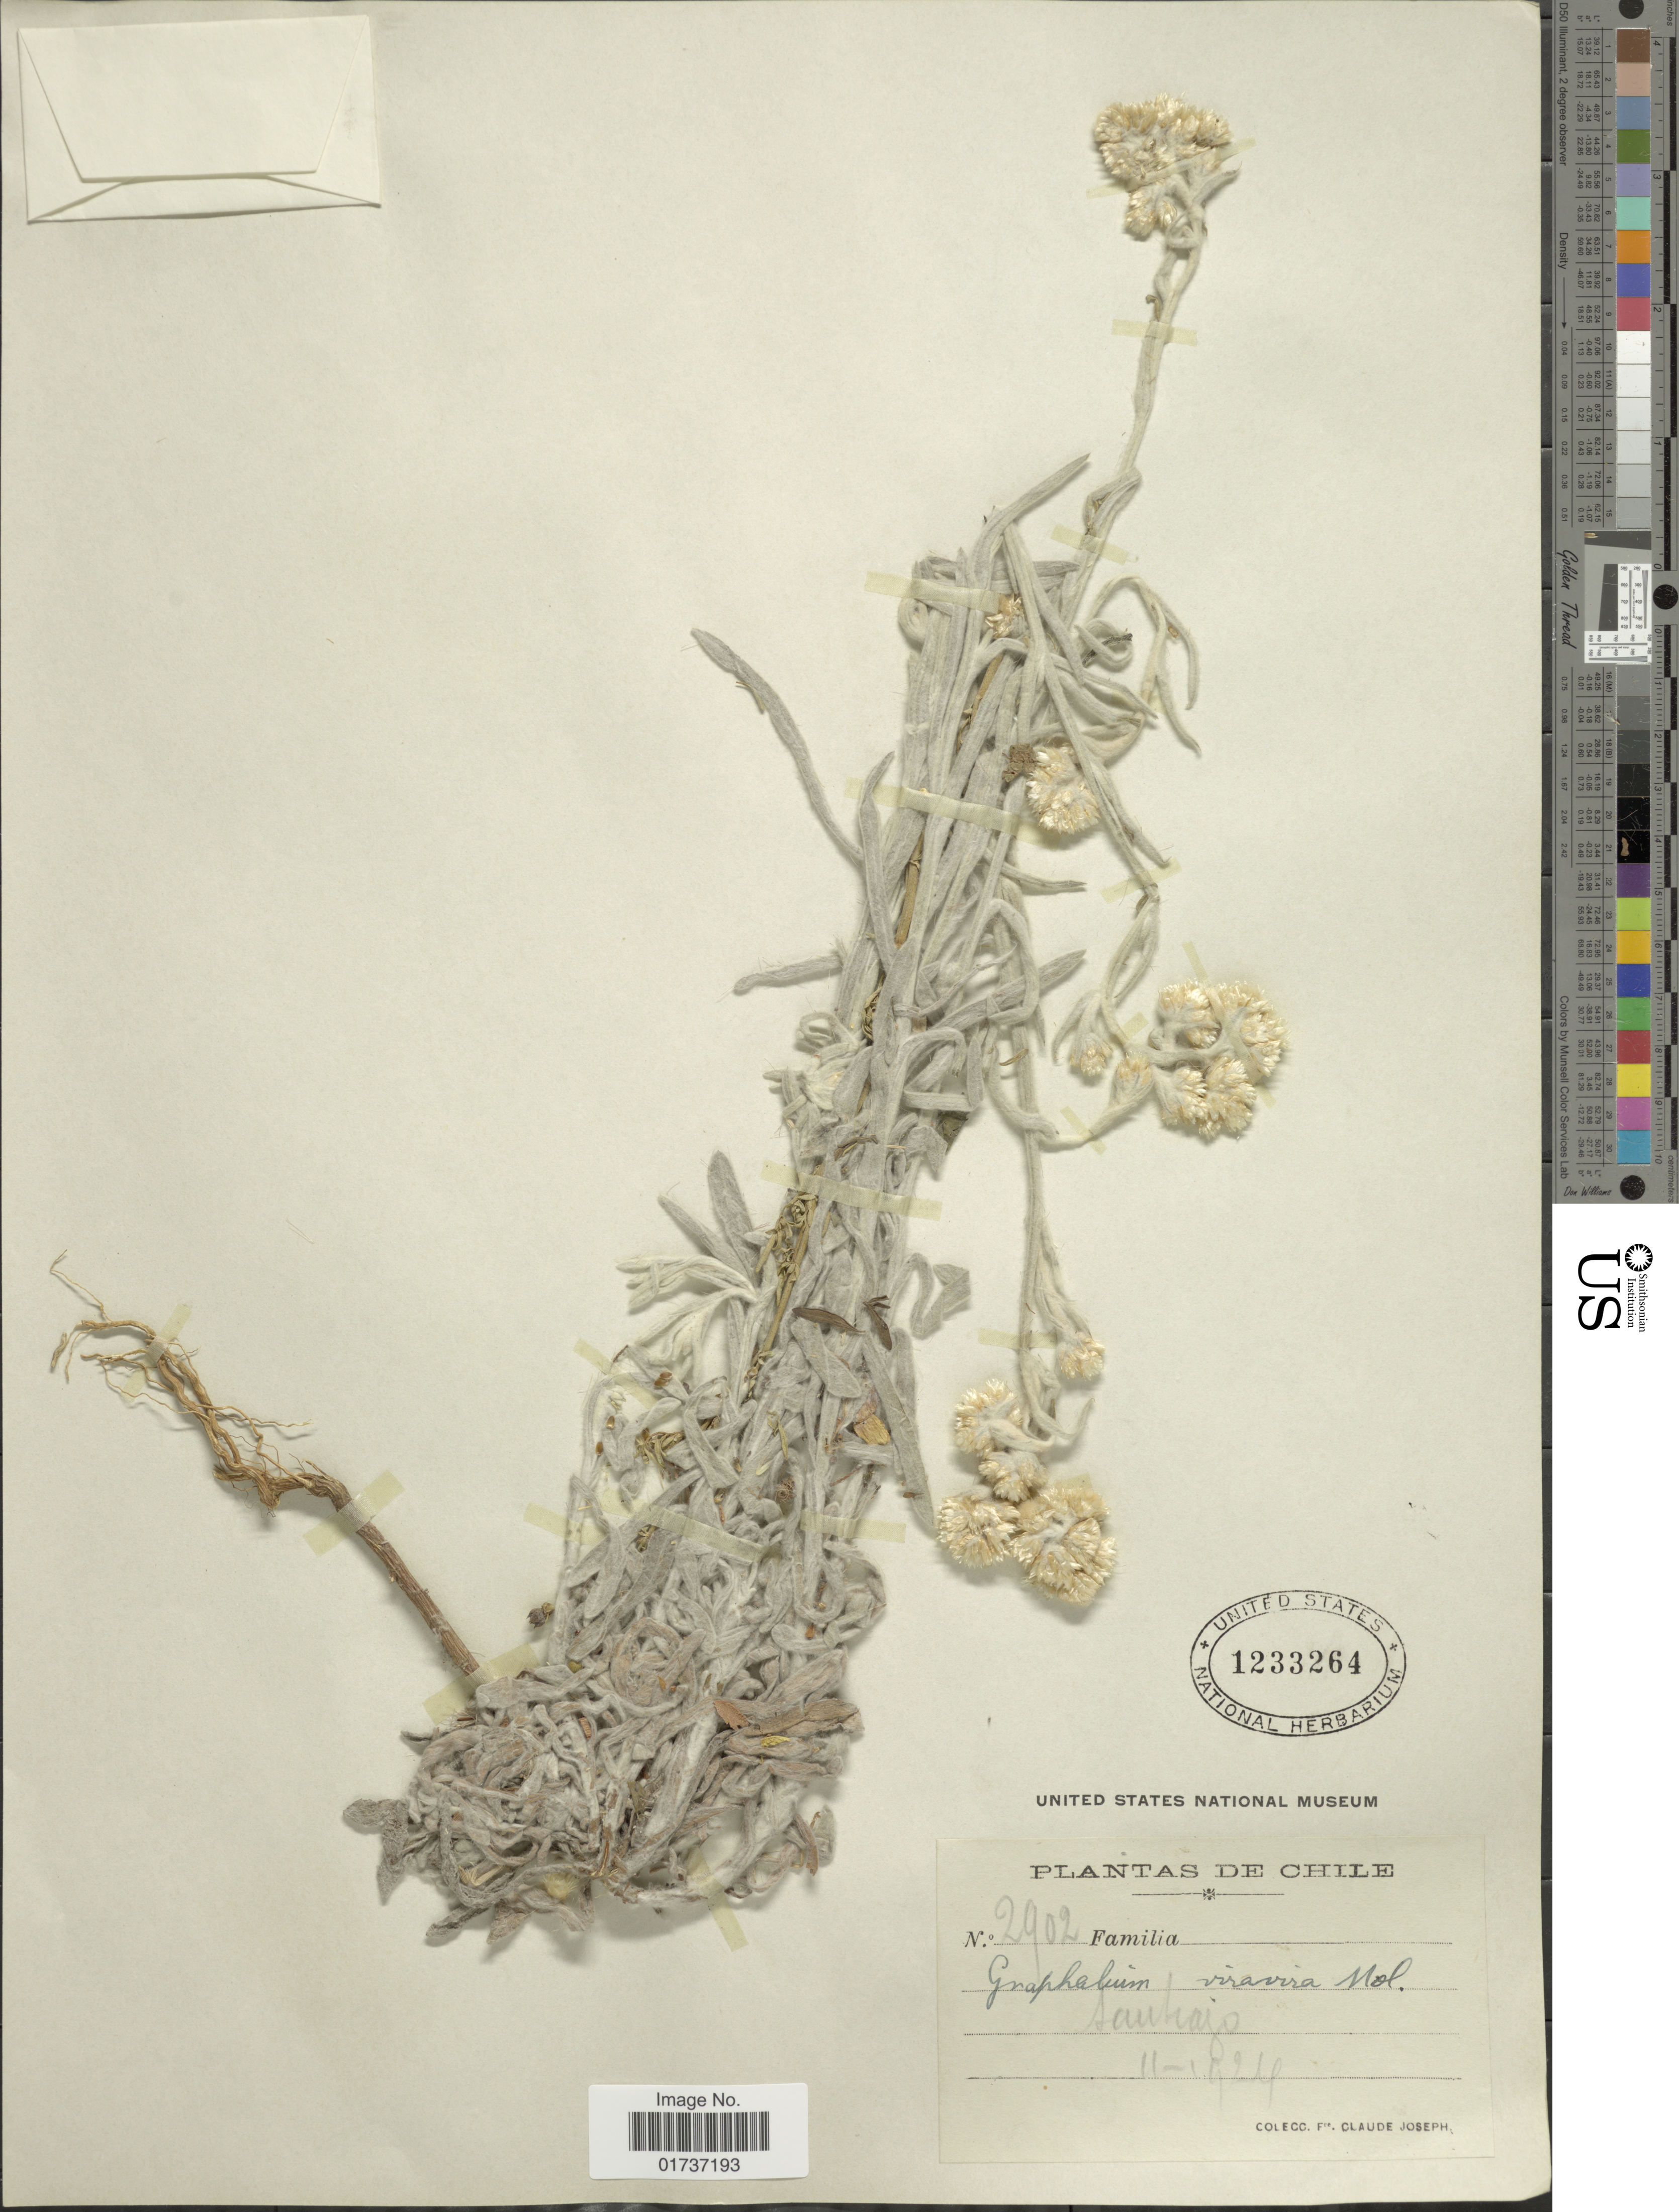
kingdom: Plantae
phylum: Tracheophyta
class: Magnoliopsida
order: Asterales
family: Asteraceae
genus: Gnaphalium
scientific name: Gnaphalium vira-vira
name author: Molina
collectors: Frere Claude Joseph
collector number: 2902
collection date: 1924-11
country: Chile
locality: Sanbajo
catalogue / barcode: US 1233264